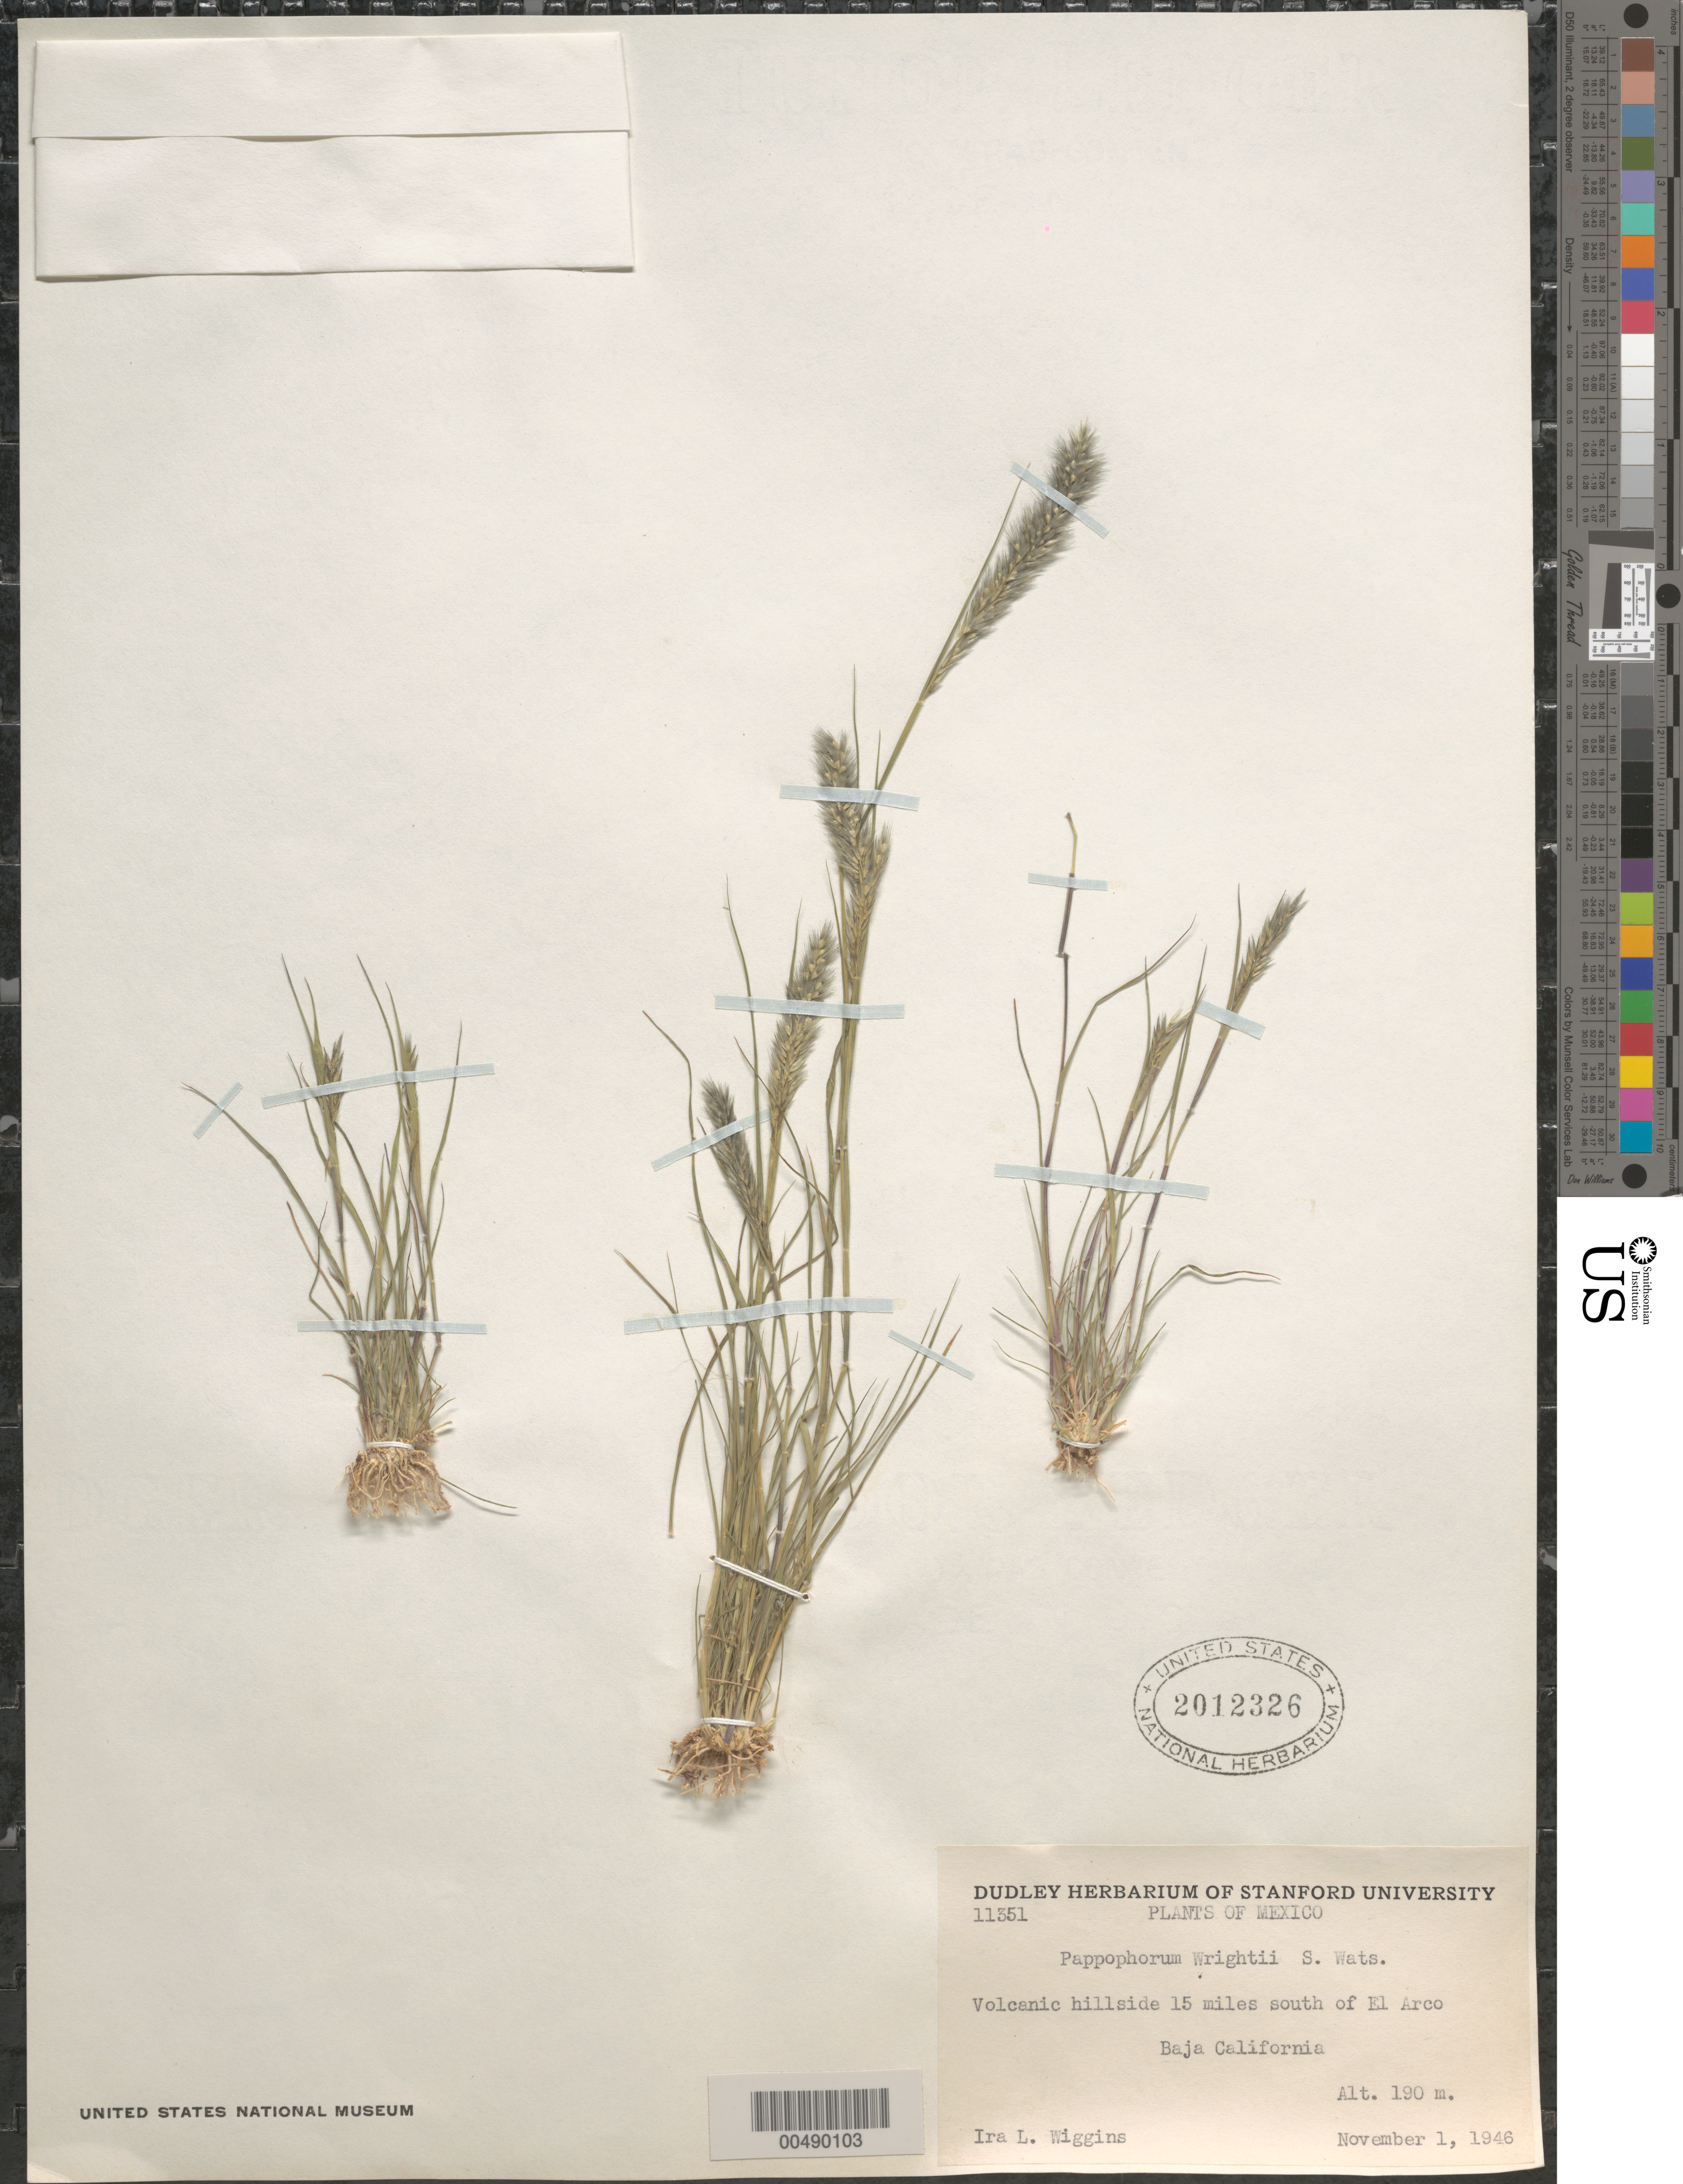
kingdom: Plantae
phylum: Tracheophyta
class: Liliopsida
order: Poales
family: Poaceae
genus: Enneapogon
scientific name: Enneapogon desvauxii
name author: P. Beauv.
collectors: I. L. Wiggins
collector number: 11351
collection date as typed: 1 Nov 1946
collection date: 1946-11-01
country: Mexico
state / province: Baja California Sur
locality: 15 mi S of El Arco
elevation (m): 190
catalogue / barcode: US 2012326